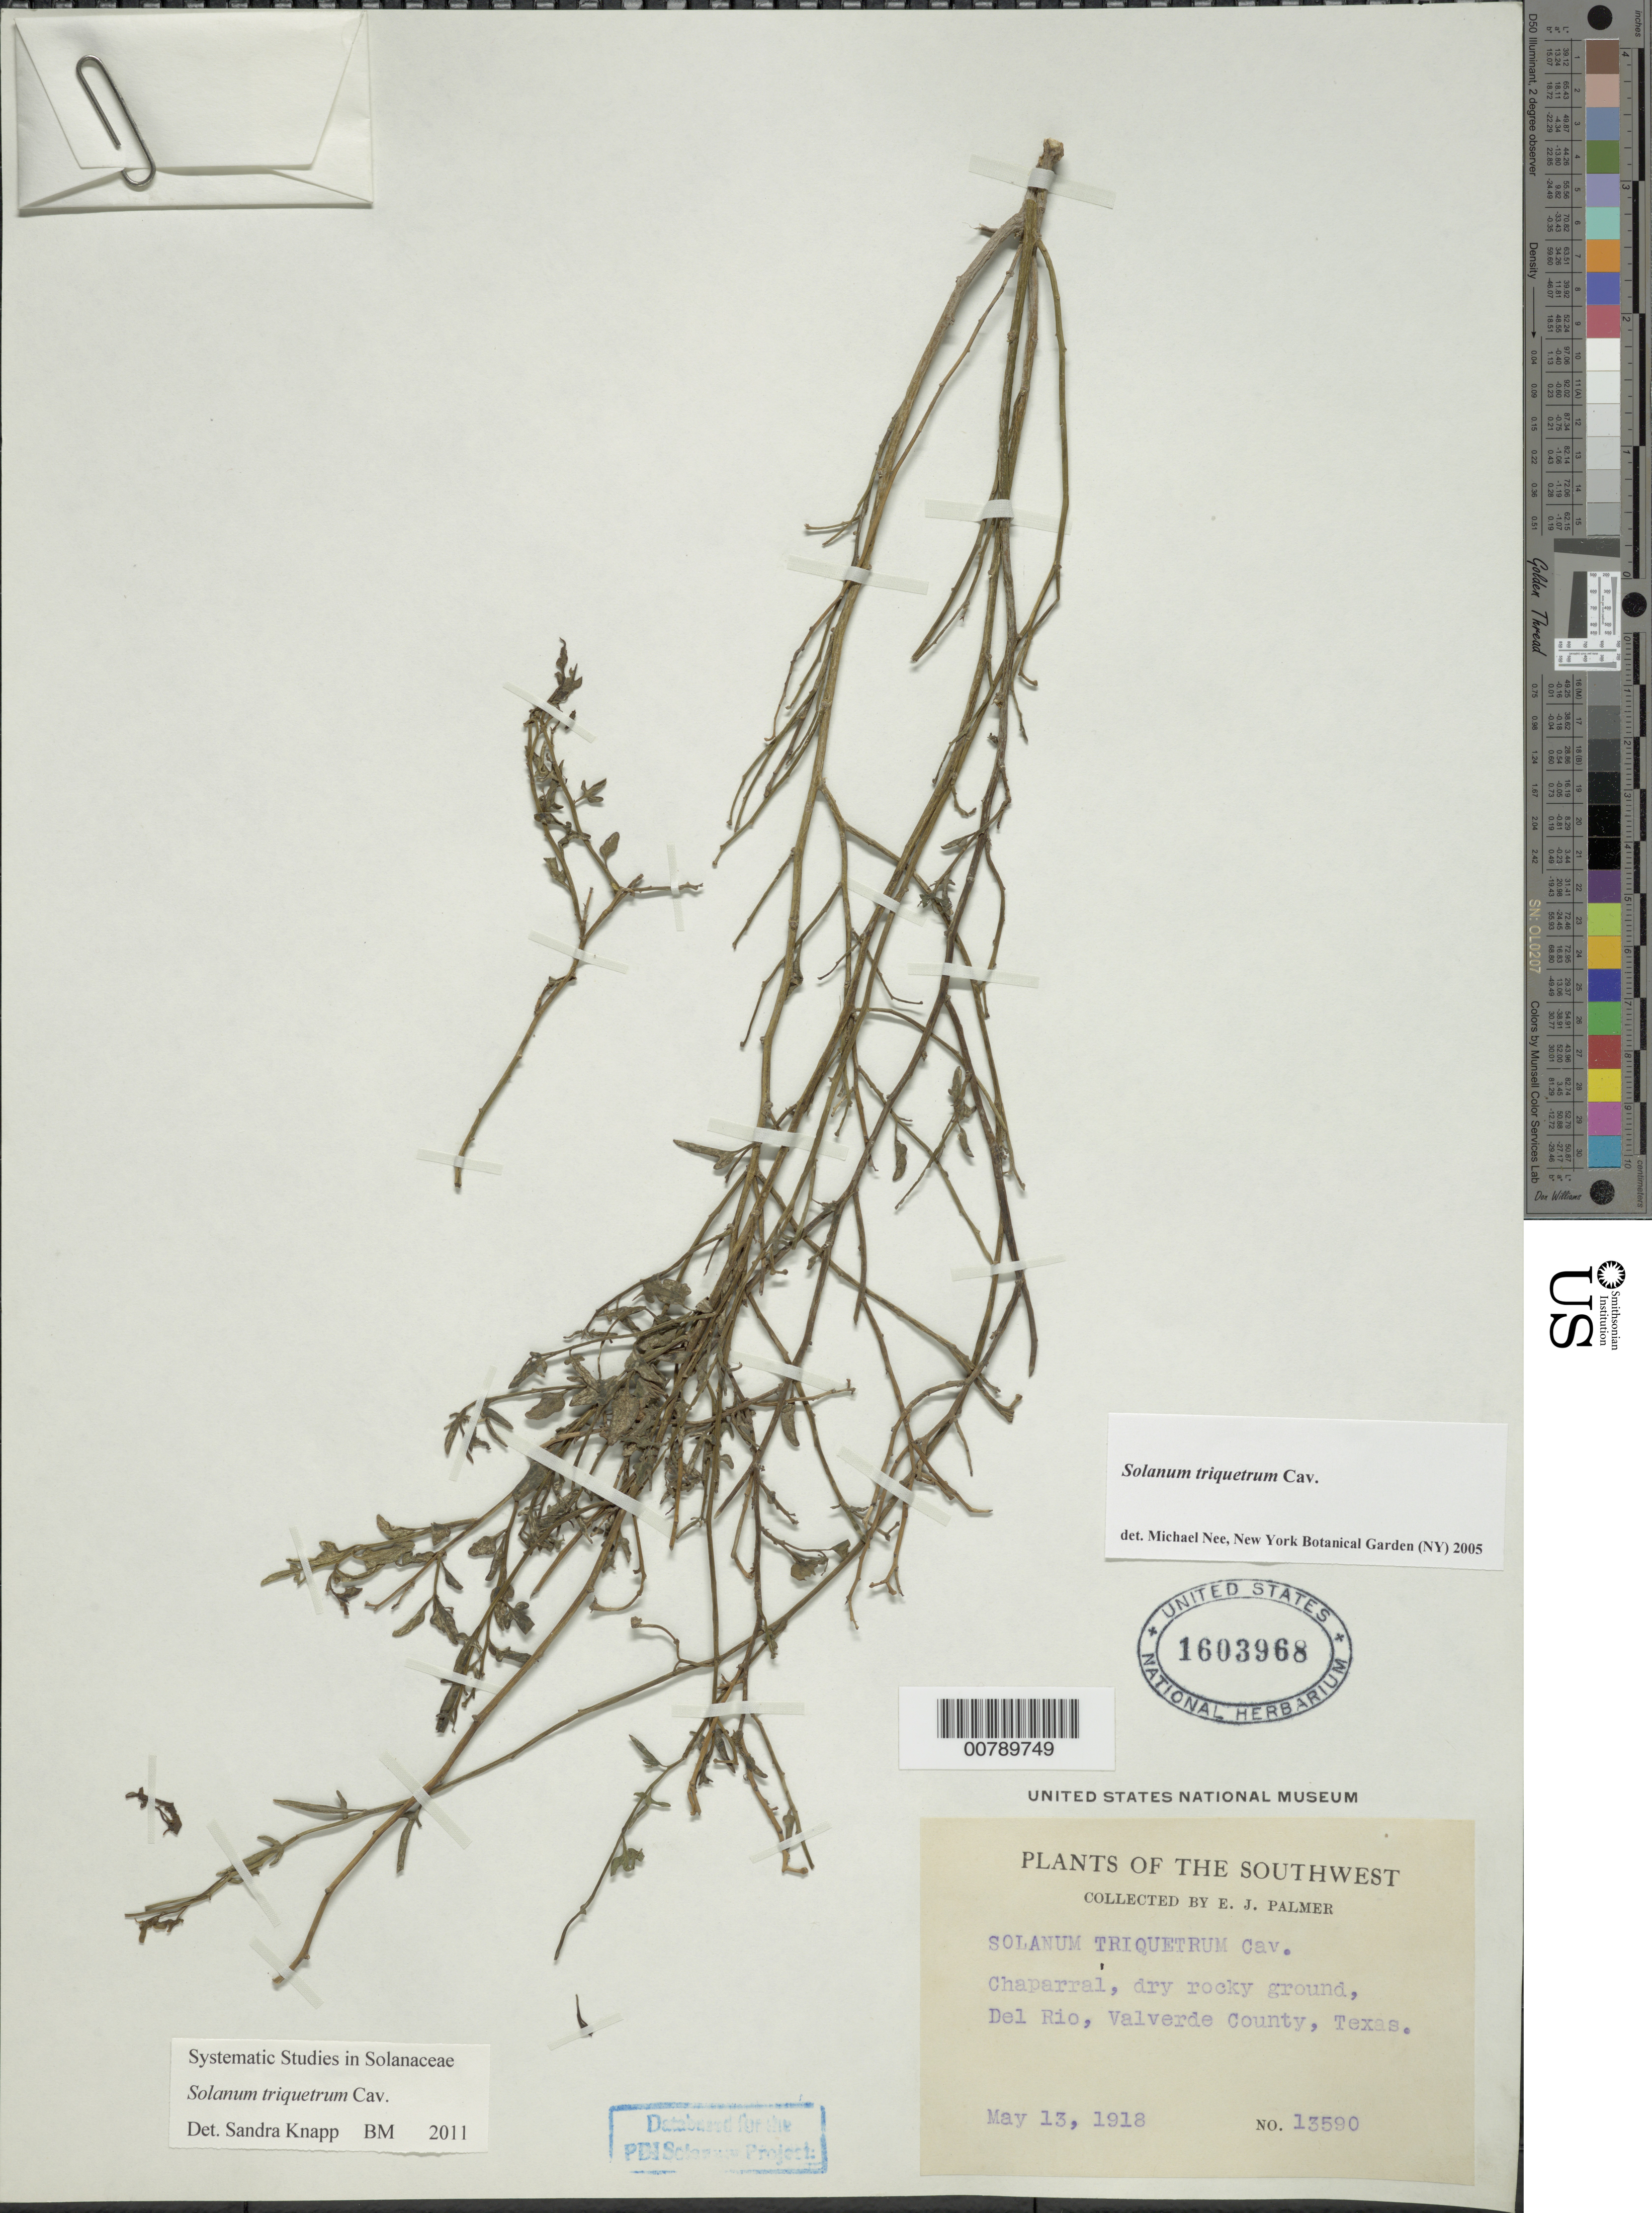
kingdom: Plantae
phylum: Tracheophyta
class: Magnoliopsida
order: Solanales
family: Solanaceae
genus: Solanum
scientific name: Solanum triquetrum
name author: Cav.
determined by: Knapp, S. D.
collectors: E. Palmer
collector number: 13590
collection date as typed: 13 May 1918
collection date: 1918-05-13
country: United States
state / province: Texas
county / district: Valverde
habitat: chaparral, dry rocky ground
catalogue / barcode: US 1603968